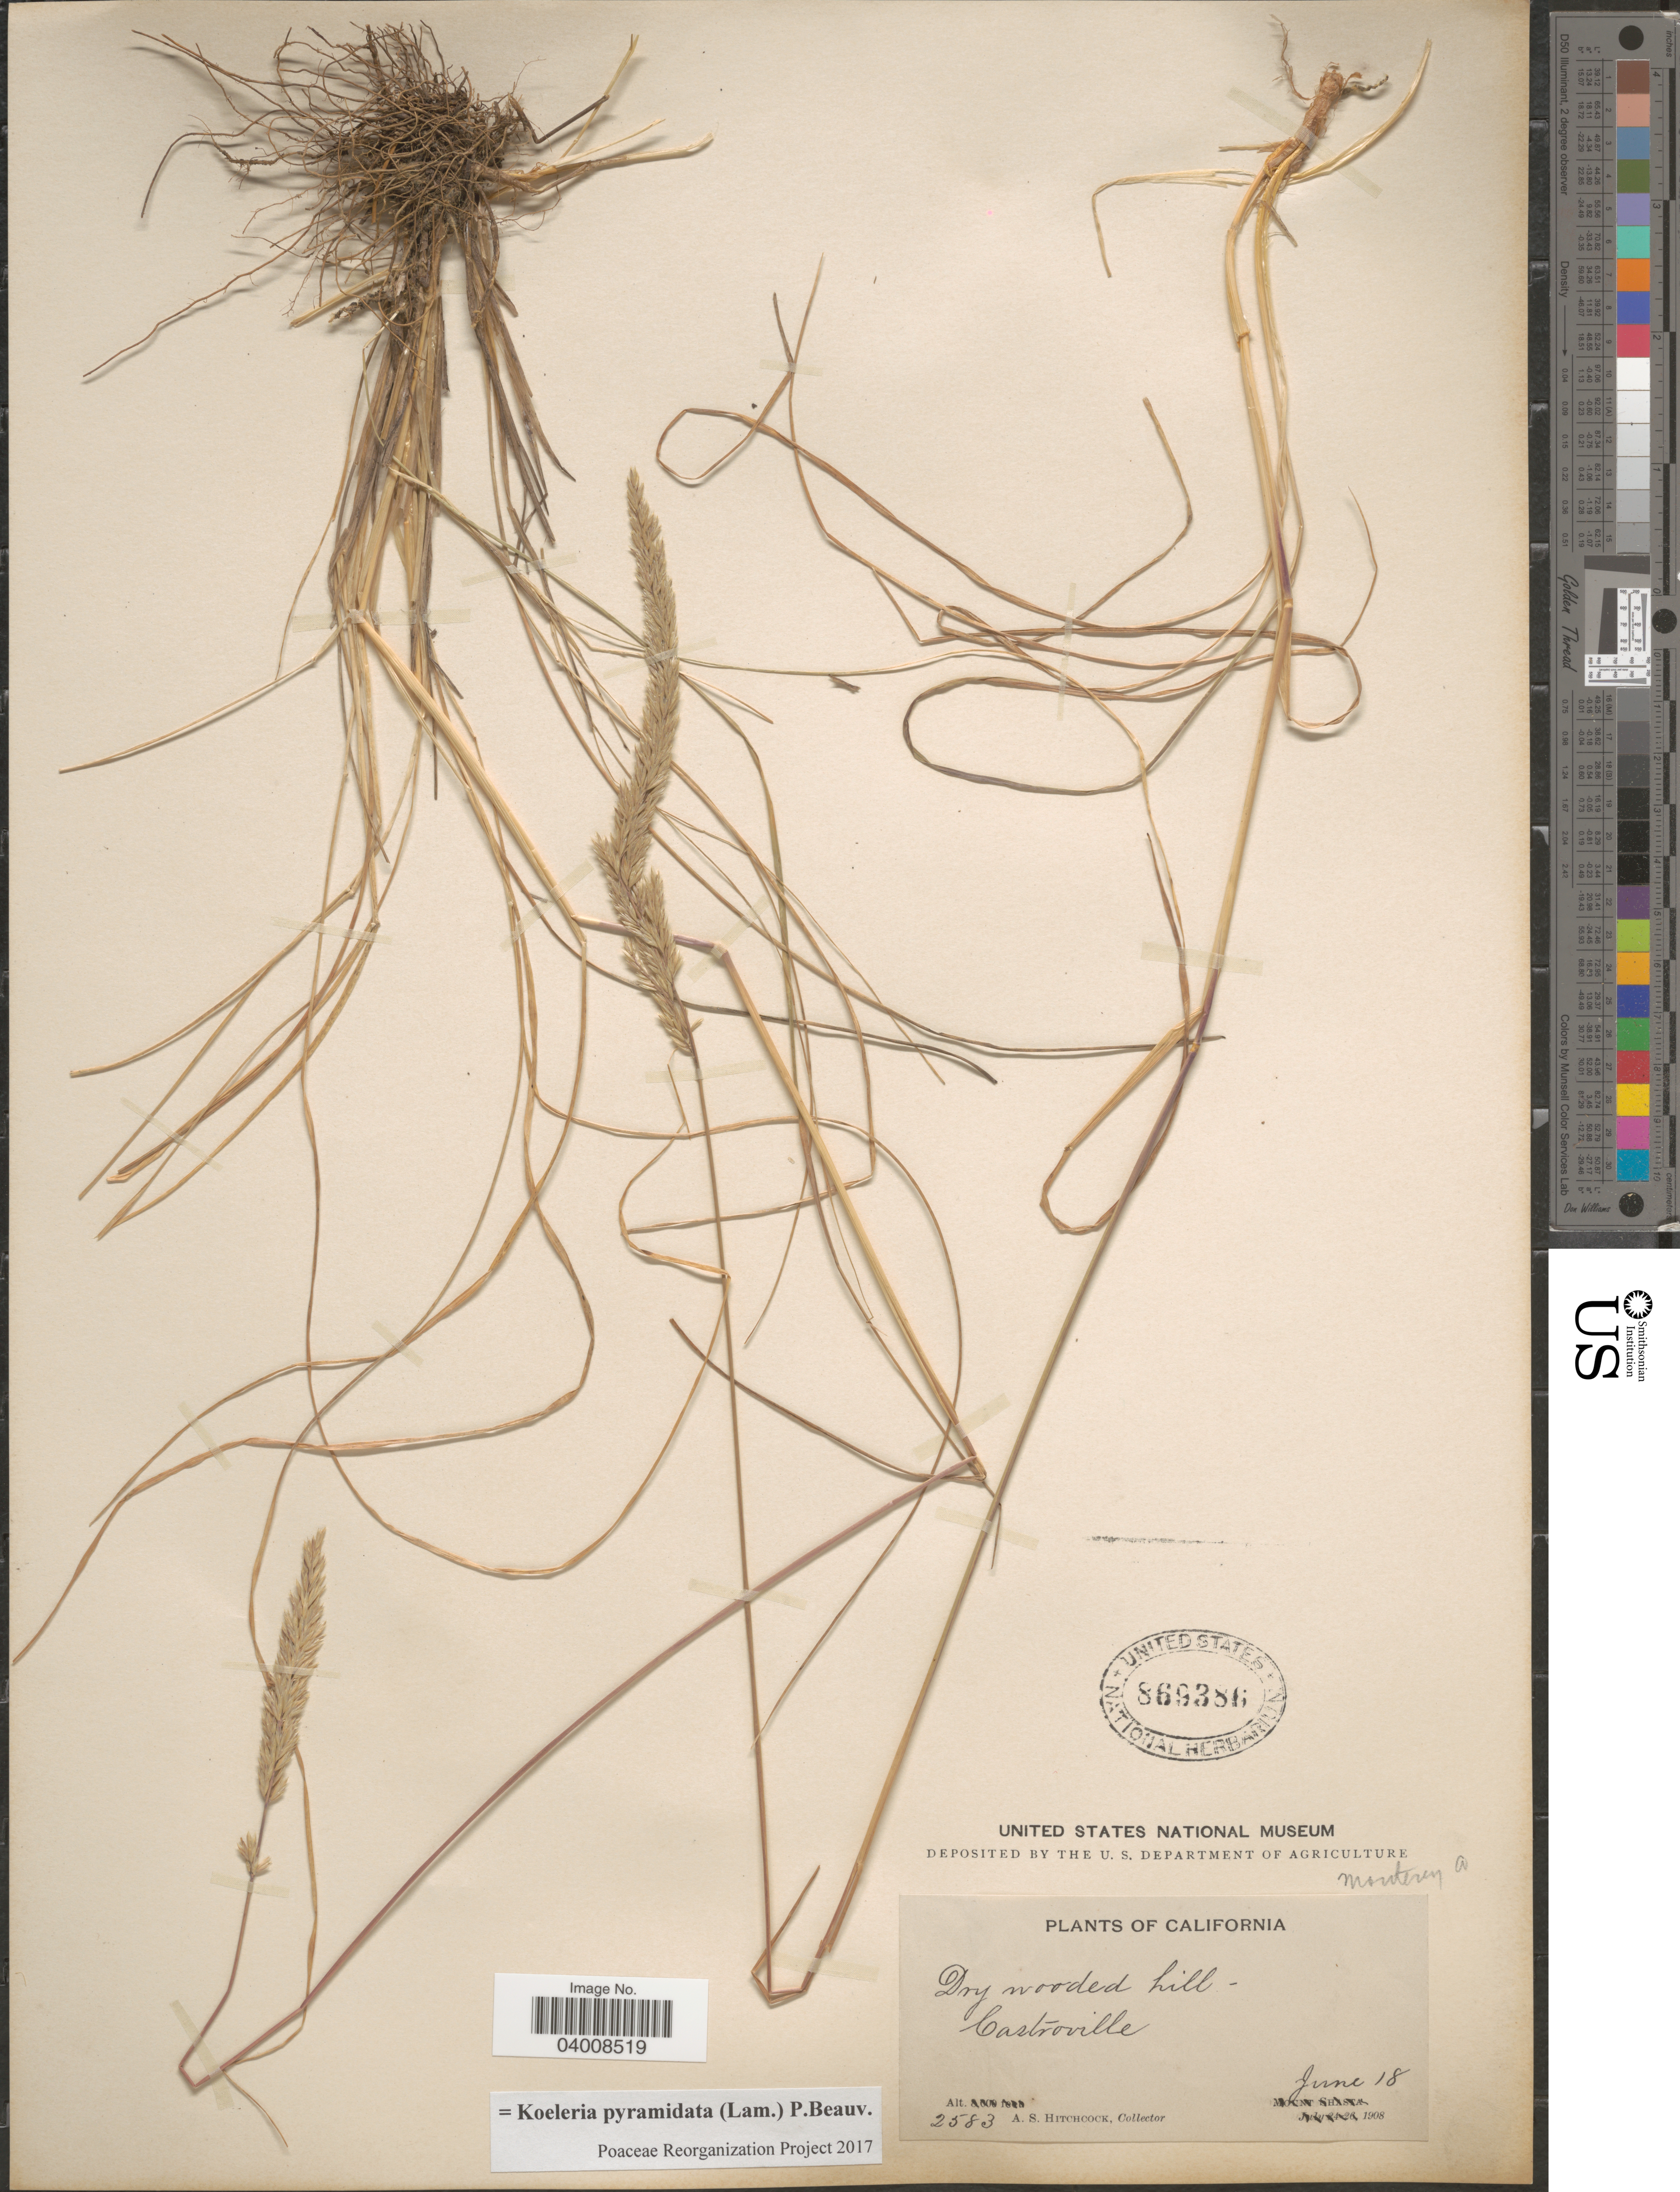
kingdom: Plantae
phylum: Tracheophyta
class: Liliopsida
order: Poales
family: Poaceae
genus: Koeleria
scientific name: Koeleria spicata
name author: (L.) Barberá et al.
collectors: A. S. Hitchcock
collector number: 2583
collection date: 1908-06-18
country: United States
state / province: California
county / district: Monterey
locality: Dry wooded hill - Castroville. Monterey Co.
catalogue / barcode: US 869386